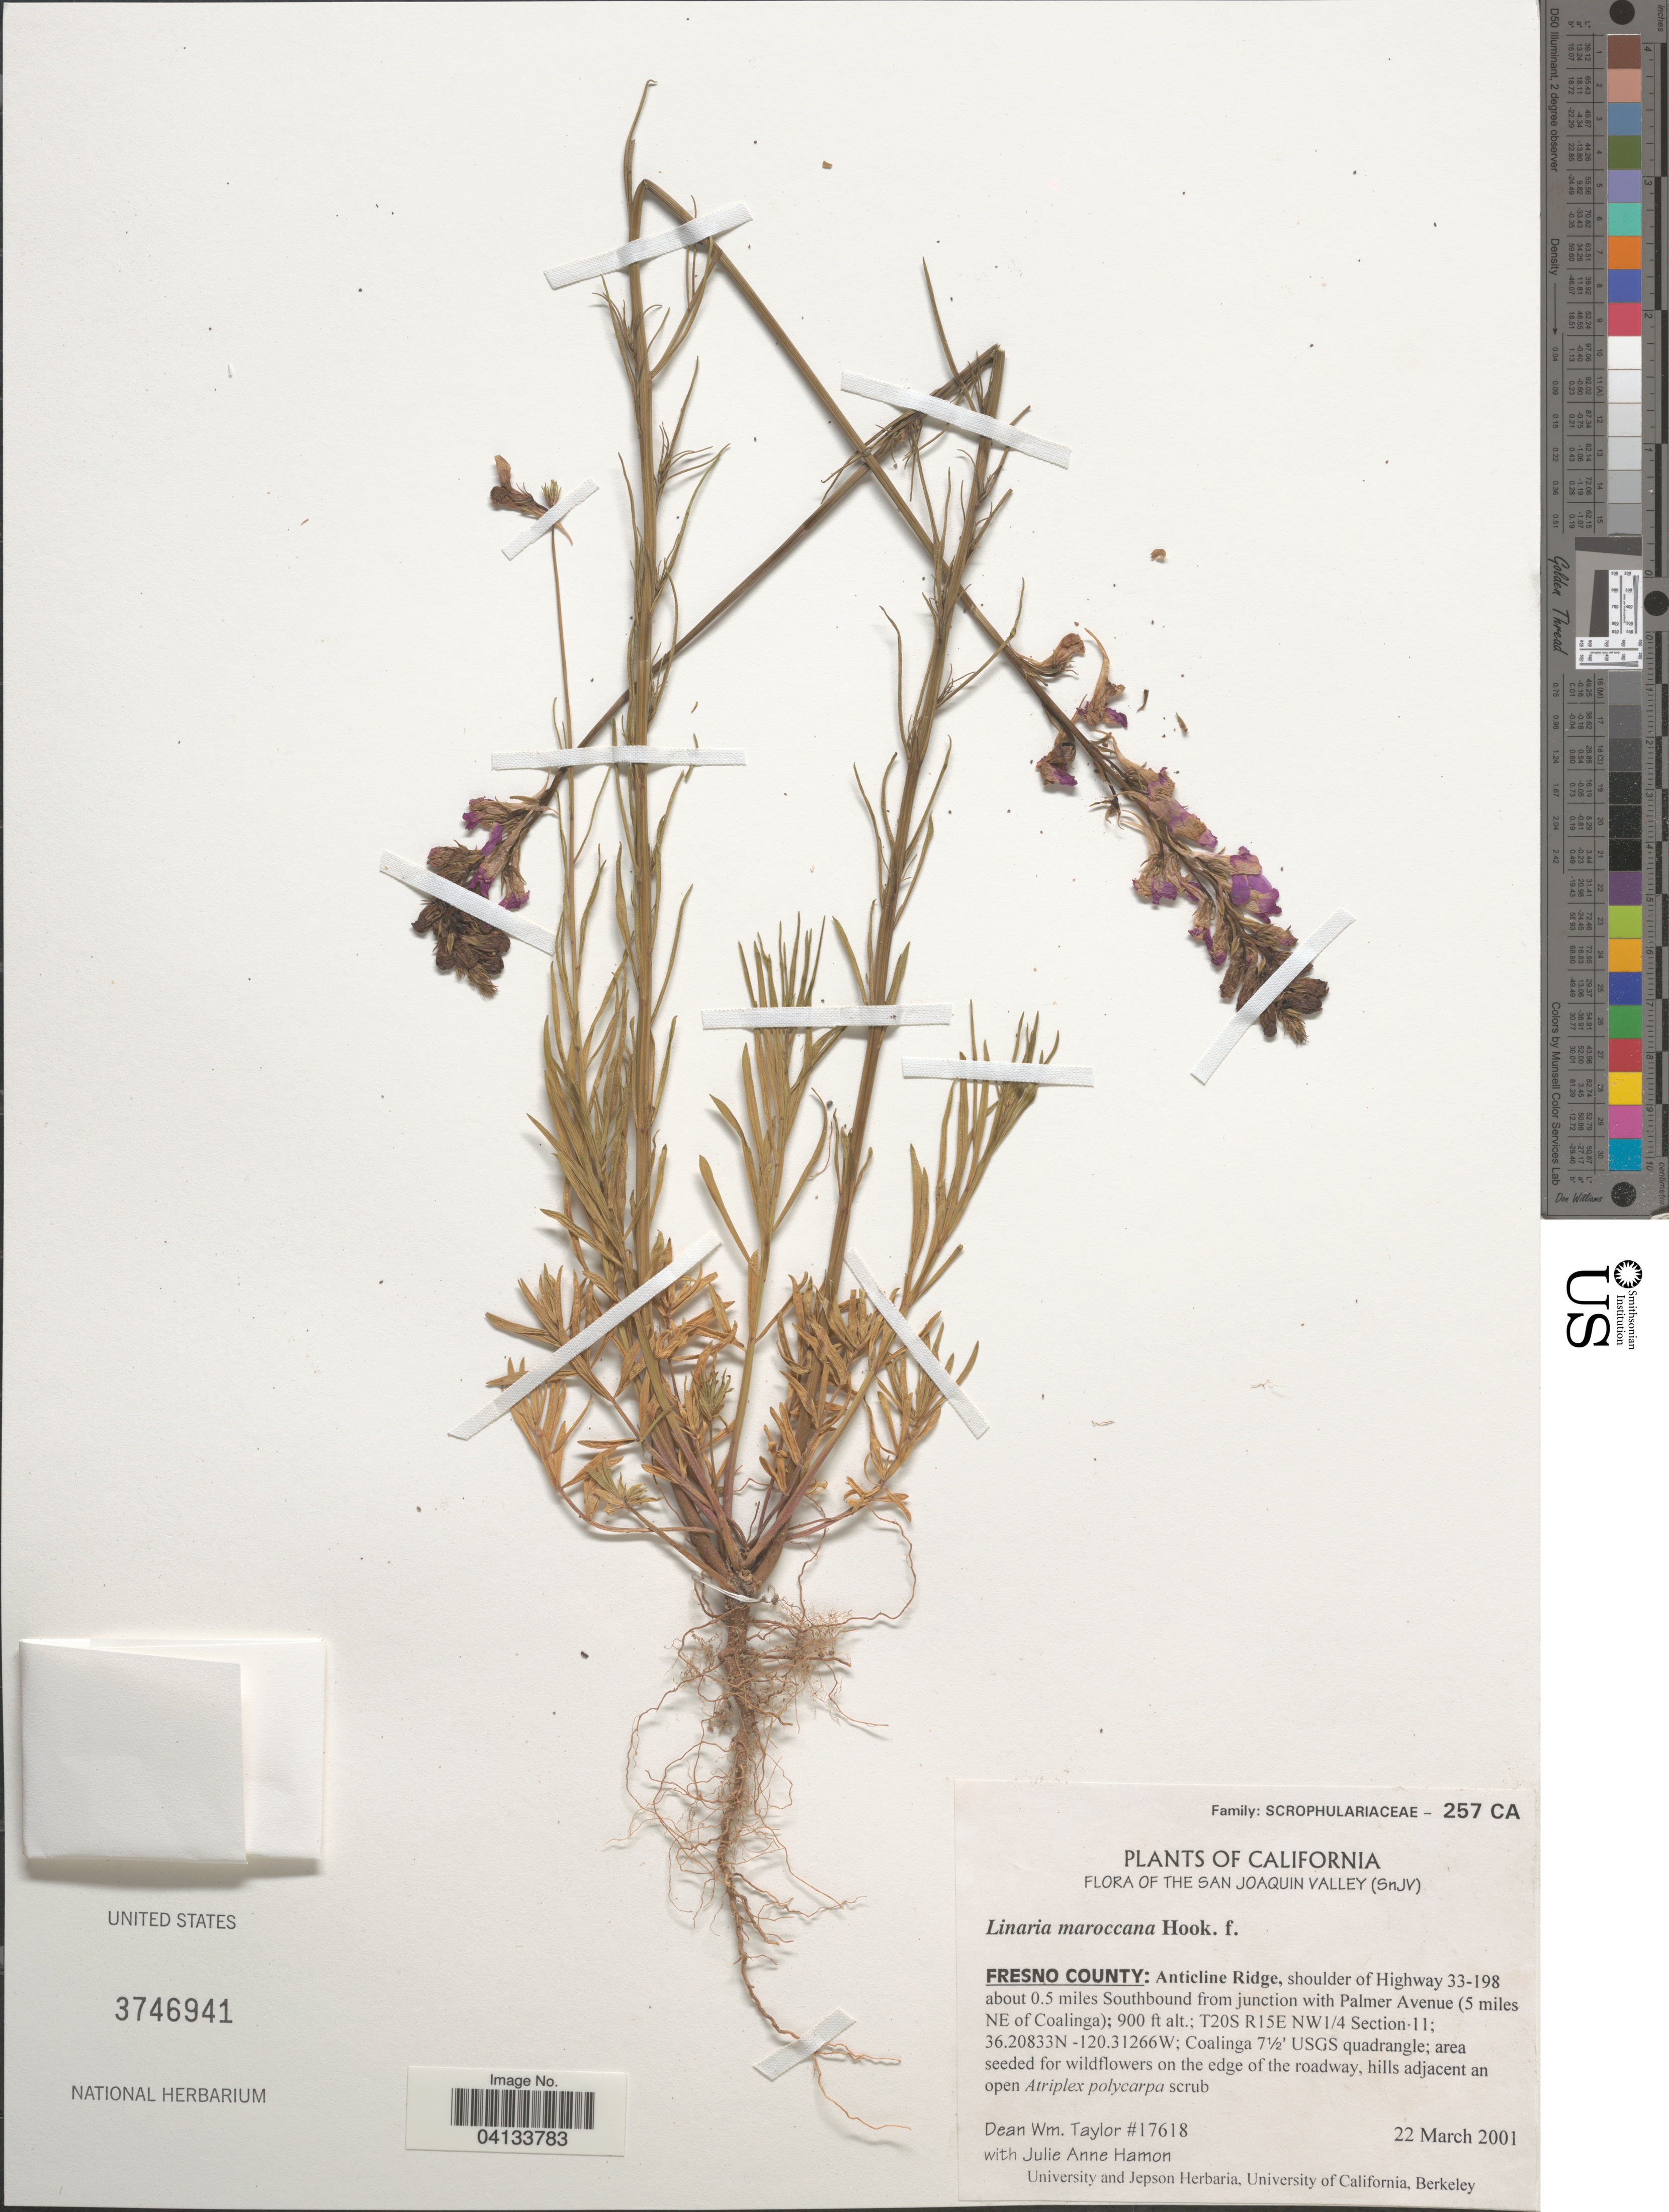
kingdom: Plantae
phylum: Tracheophyta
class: Magnoliopsida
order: Lamiales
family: Plantaginaceae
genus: Linaria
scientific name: Linaria maroccana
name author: Hook. f.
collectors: D. W. Taylor & J. Hamon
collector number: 17618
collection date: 2001-03-22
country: United States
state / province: California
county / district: Fresno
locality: The San Joaquin Valley (SnJV). Fresno County: Anticline Ridge, shoulder of Highway 33-198 about 0.5 miles Southbound from junction with Palmer Avenue (5 miles NE of Coalinga); T20S R15E NW1/4 Section 11; Coalinga 7½ USGS quadrangle.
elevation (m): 274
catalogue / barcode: US 3746941